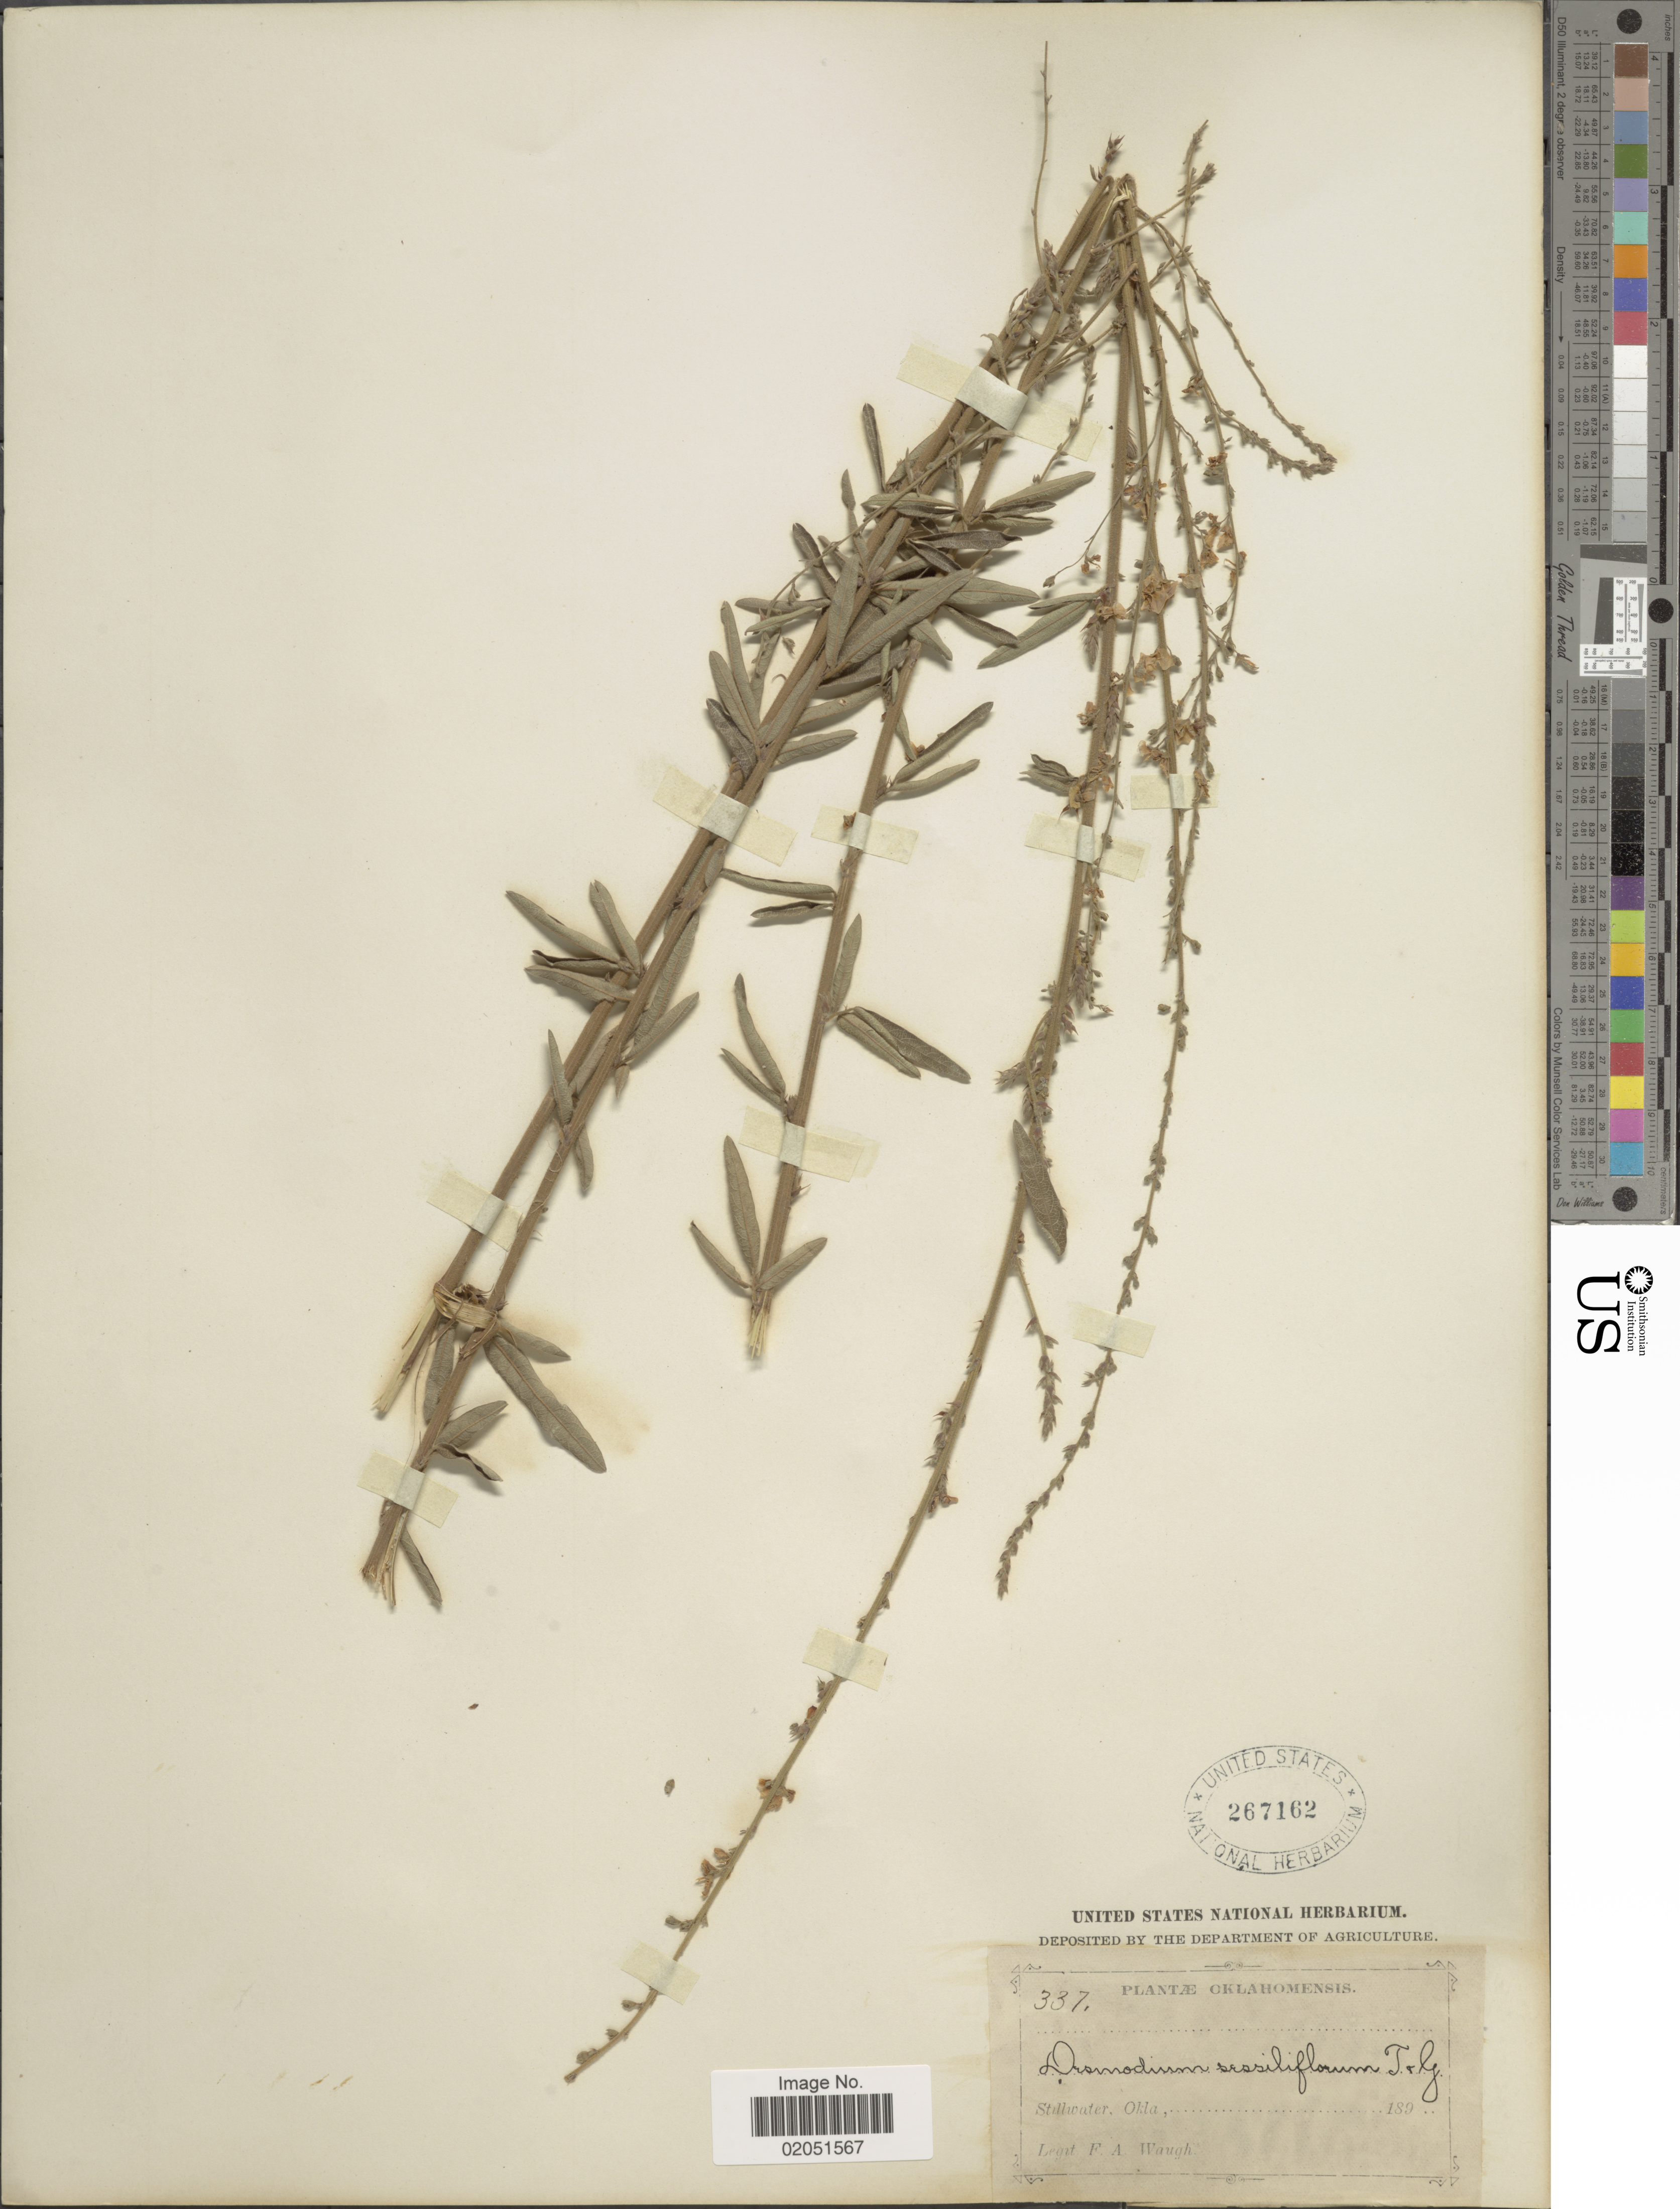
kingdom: Plantae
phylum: Tracheophyta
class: Magnoliopsida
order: Fabales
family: Fabaceae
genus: Desmodium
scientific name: Desmodium sessilifolium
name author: Torr. & A. Gray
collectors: F. Waugh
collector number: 337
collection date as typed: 189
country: United States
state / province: Oklahoma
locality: Stillwater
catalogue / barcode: US 267162